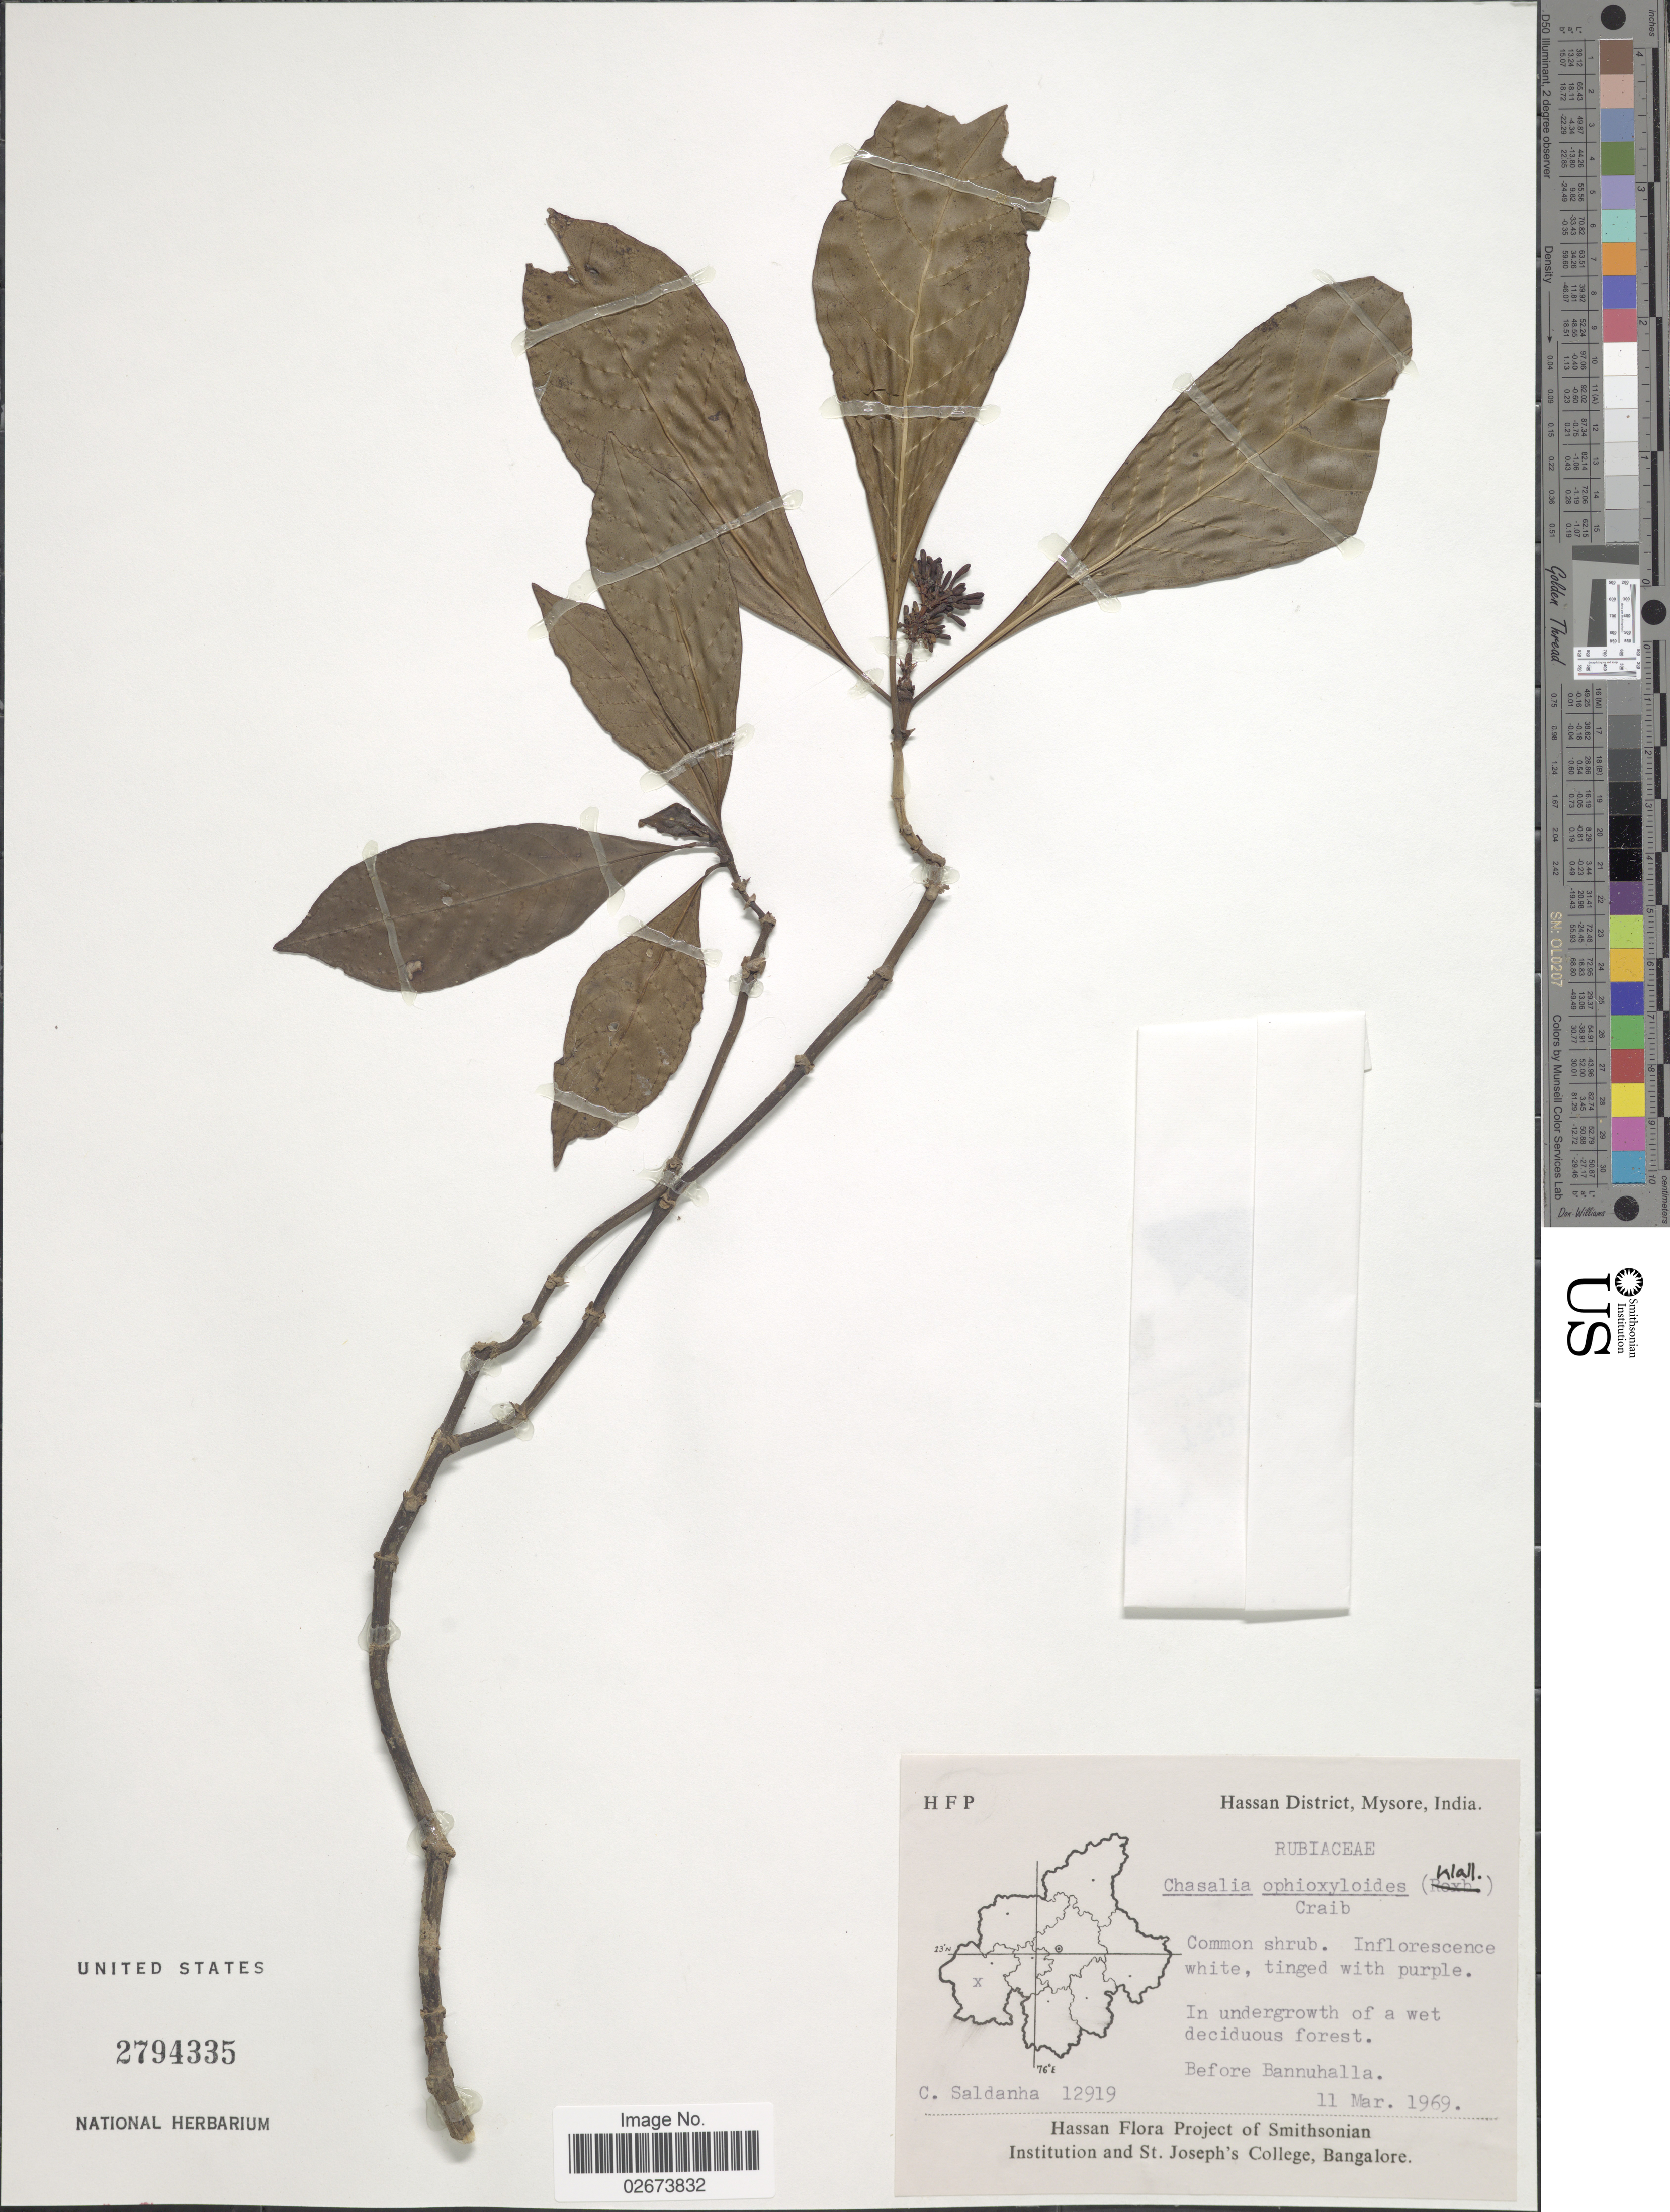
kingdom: Plantae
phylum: Tracheophyta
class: Magnoliopsida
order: Gentianales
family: Rubiaceae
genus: Chassalia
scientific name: Chassalia ophioxyloides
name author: (Wall.) Craib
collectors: C. Saldanha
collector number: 12919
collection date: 1969-03-11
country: India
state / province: Karnataka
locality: Hassan District, Mysore, before Bannuhalla.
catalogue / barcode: US 2794335